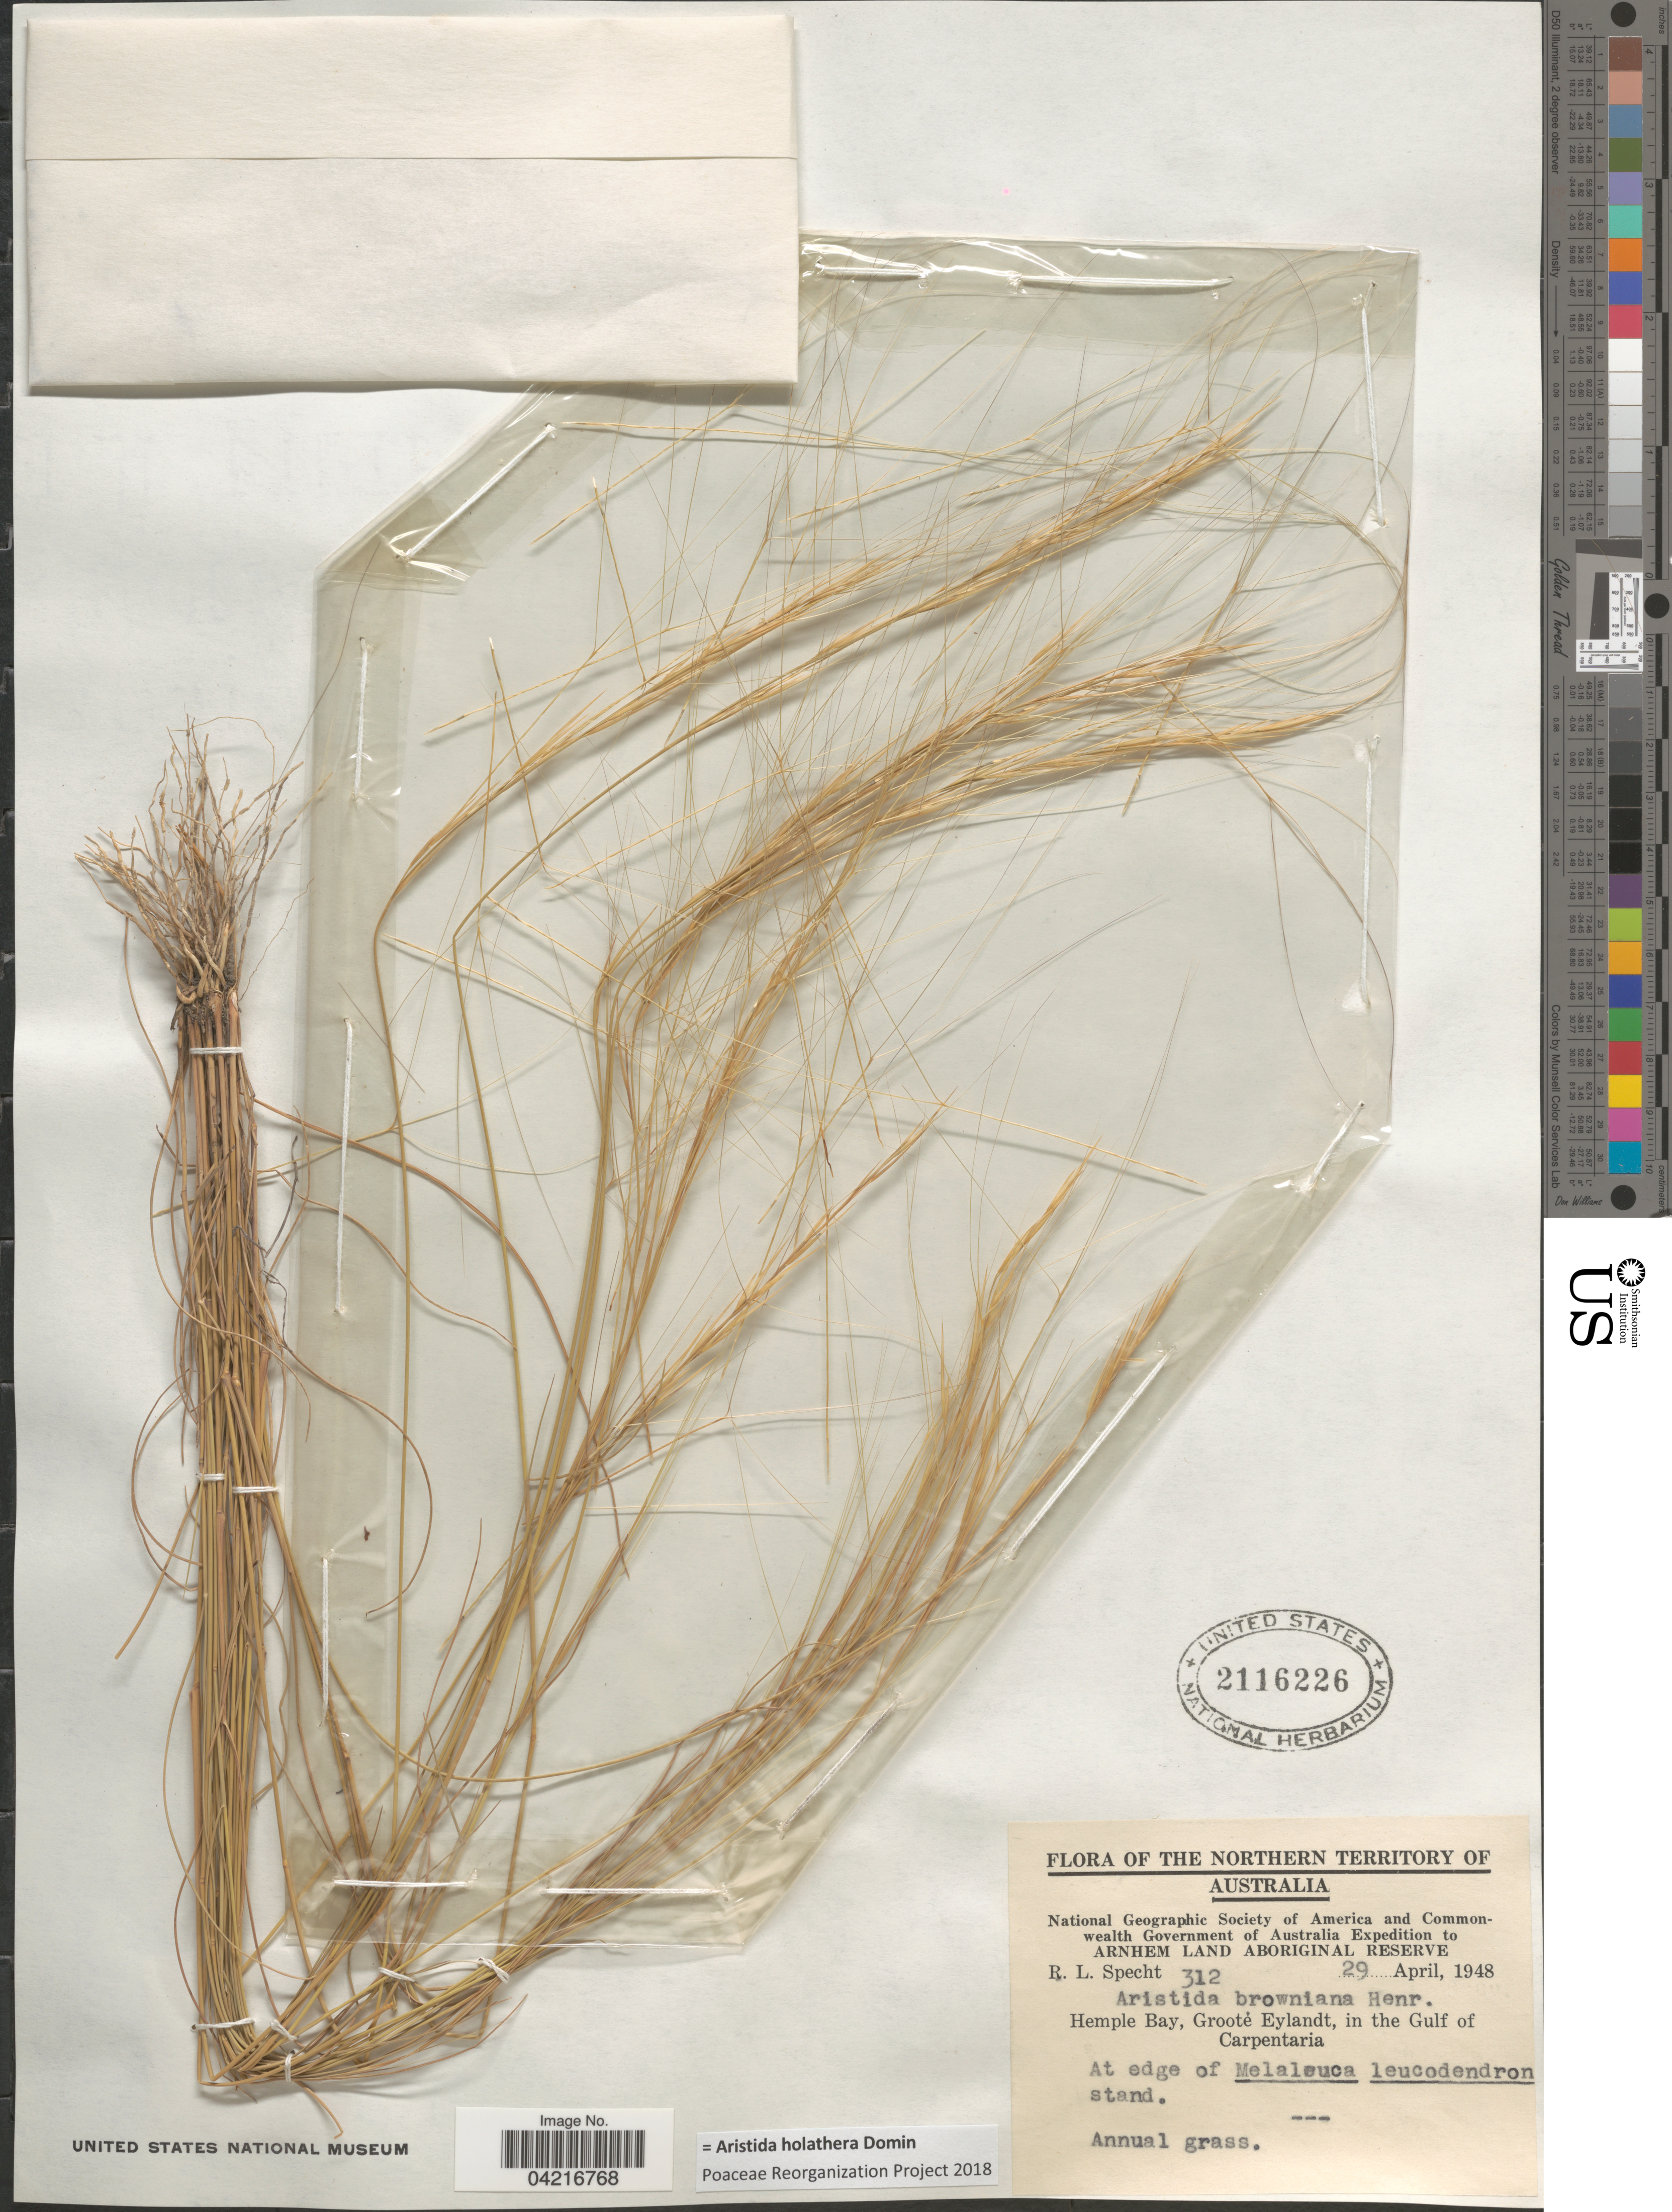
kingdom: Plantae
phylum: Tracheophyta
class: Liliopsida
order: Poales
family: Poaceae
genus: Aristida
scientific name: Aristida holathera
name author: Domin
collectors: R. L. Specht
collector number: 312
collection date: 1948-04-29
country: Australia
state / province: Northern Territory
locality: The Northern Territory of Australia. Australia Expedition to Arnhem Land Aboriginal Reserve. Hemple Bay, Groote Eylandt, in the Gulf of Carpentaria.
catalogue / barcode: US 2116226